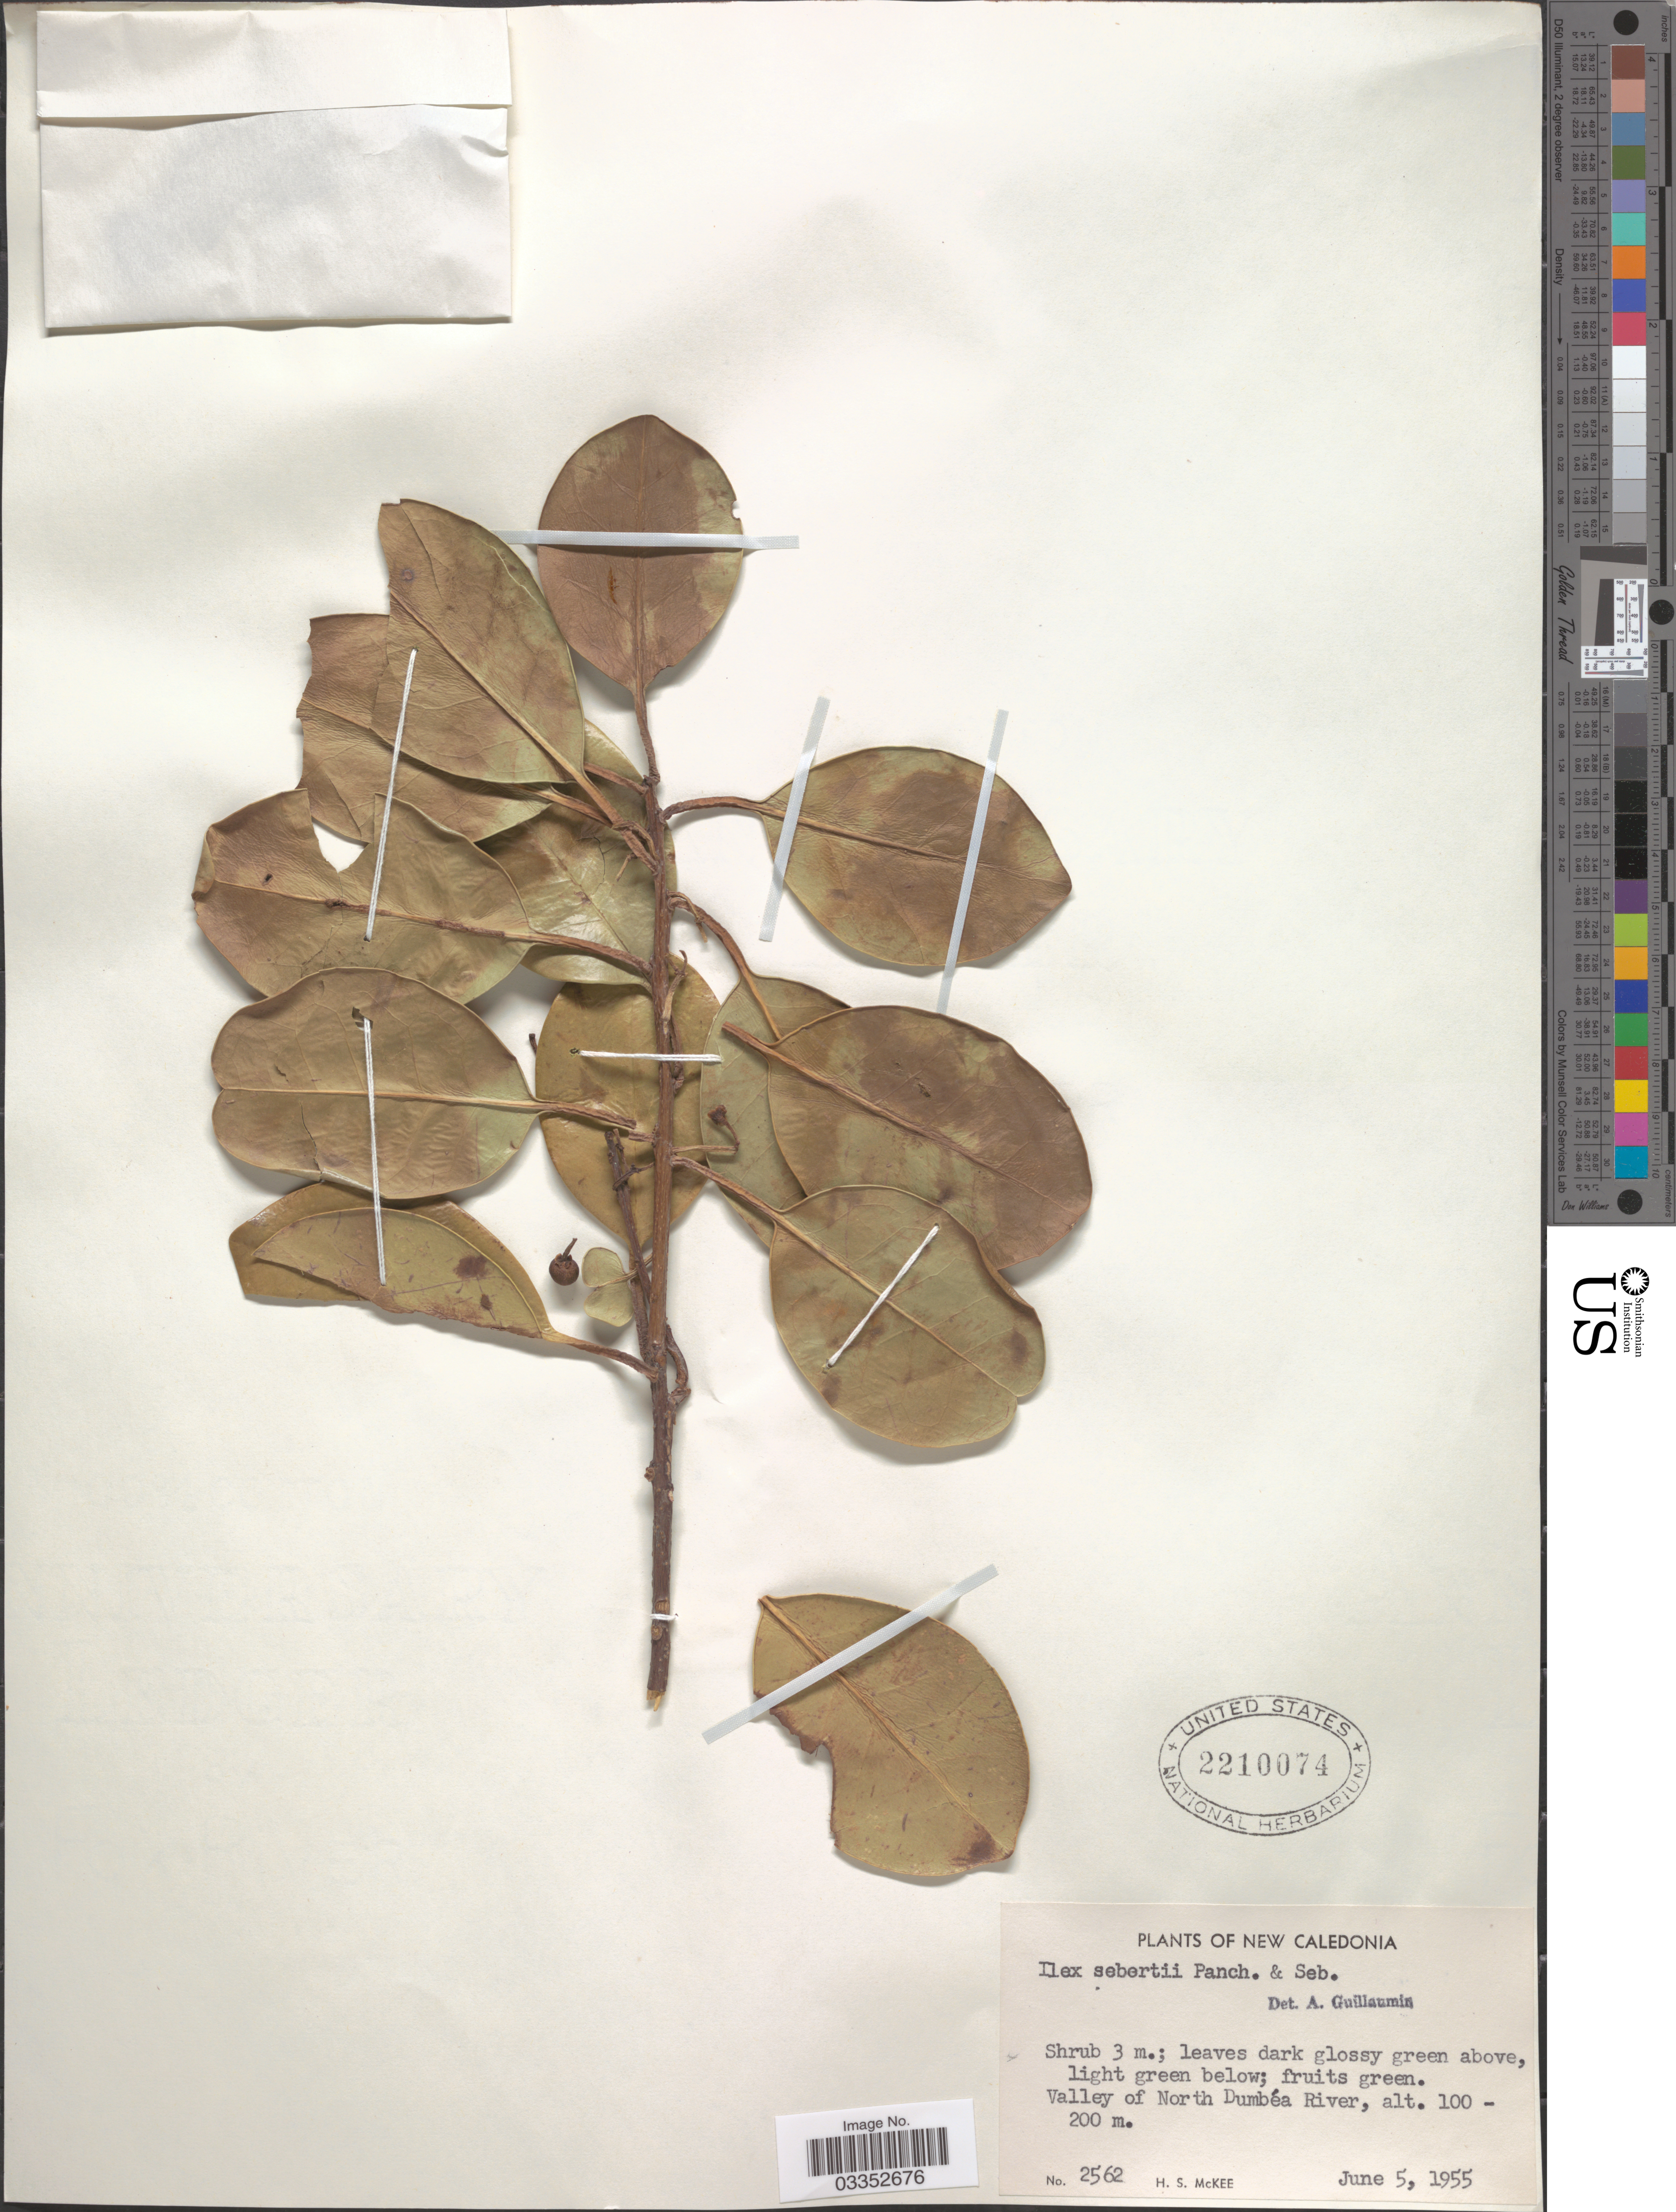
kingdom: Plantae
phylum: Tracheophyta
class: Magnoliopsida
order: Aquifoliales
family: Aquifoliaceae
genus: Ilex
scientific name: Ilex sebertii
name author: Pancher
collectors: H. S. McKee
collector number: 2562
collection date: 1955-06-05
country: New Caledonia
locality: Valley of North Dumbéa River.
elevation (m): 100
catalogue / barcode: US 2210074